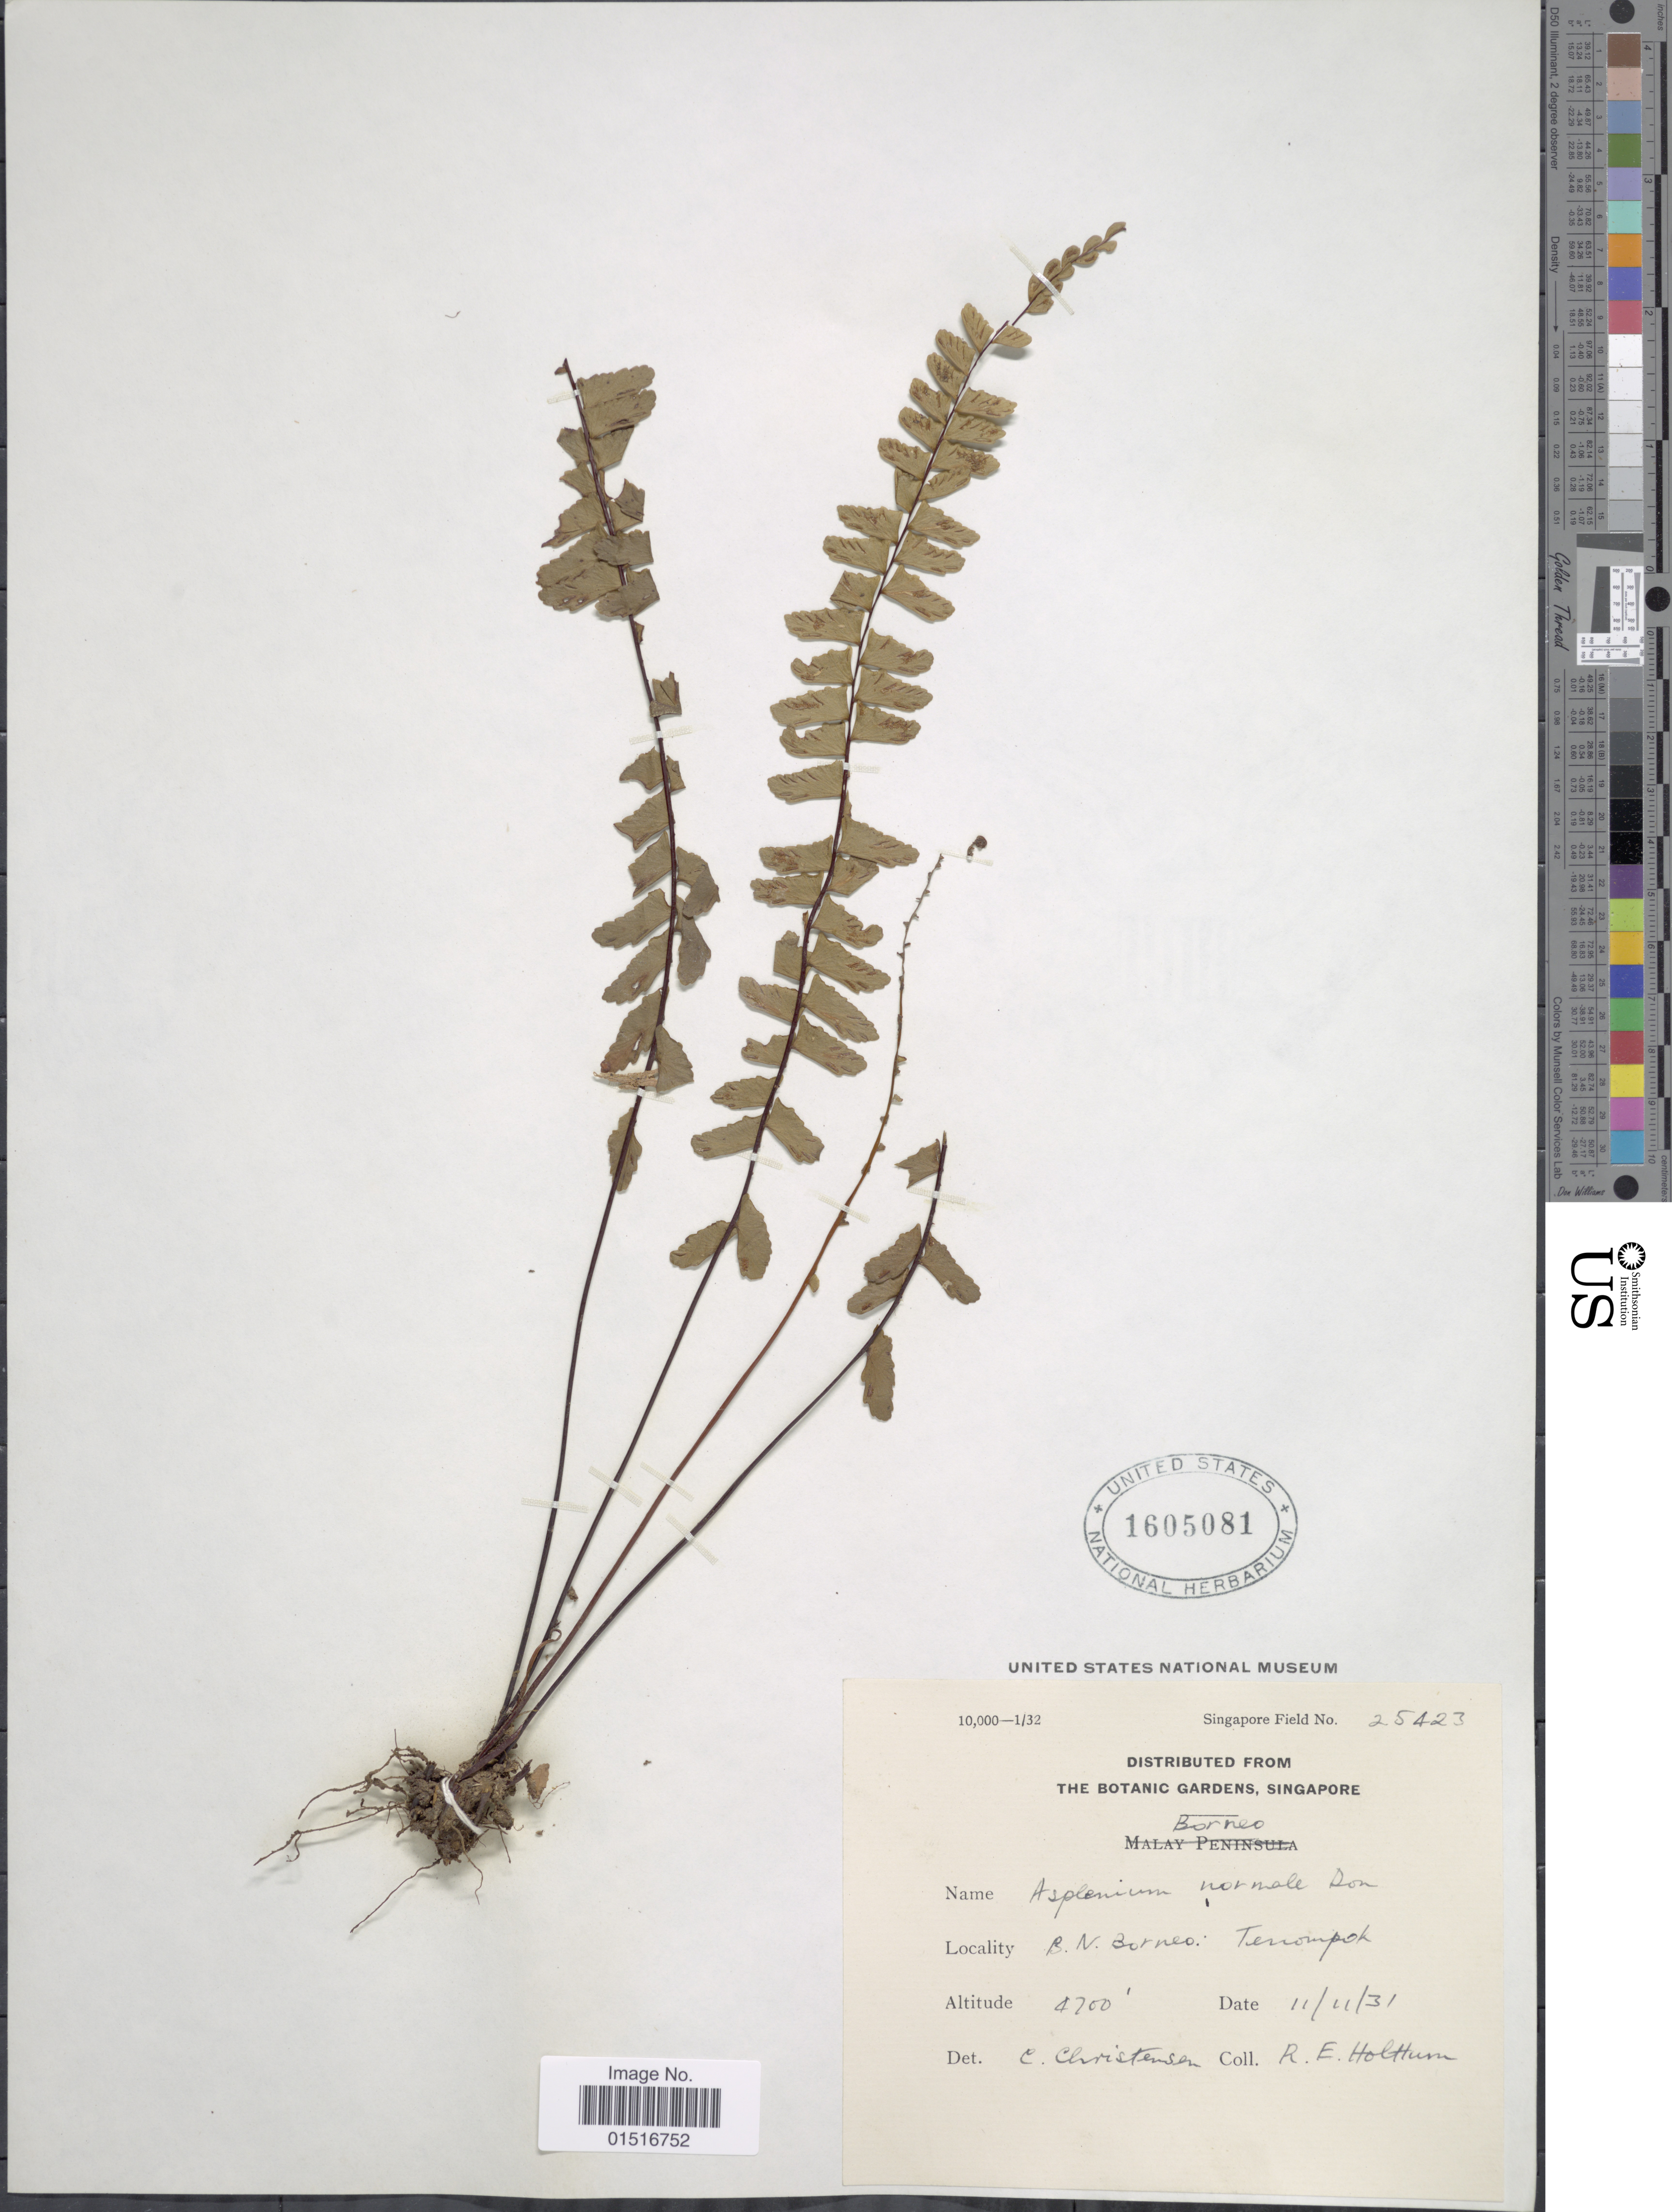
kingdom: Plantae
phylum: Tracheophyta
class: Polypodiopsida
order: Polypodiales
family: Aspleniaceae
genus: Asplenium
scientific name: Asplenium normale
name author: D. Don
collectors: R. E. Holttum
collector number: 25423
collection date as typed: Transcribed d/m/y: 11/11/31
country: Malaysia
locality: Borneo, B.N. Borneo. Tenompok [interpreted]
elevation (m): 1433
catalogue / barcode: US 1605081